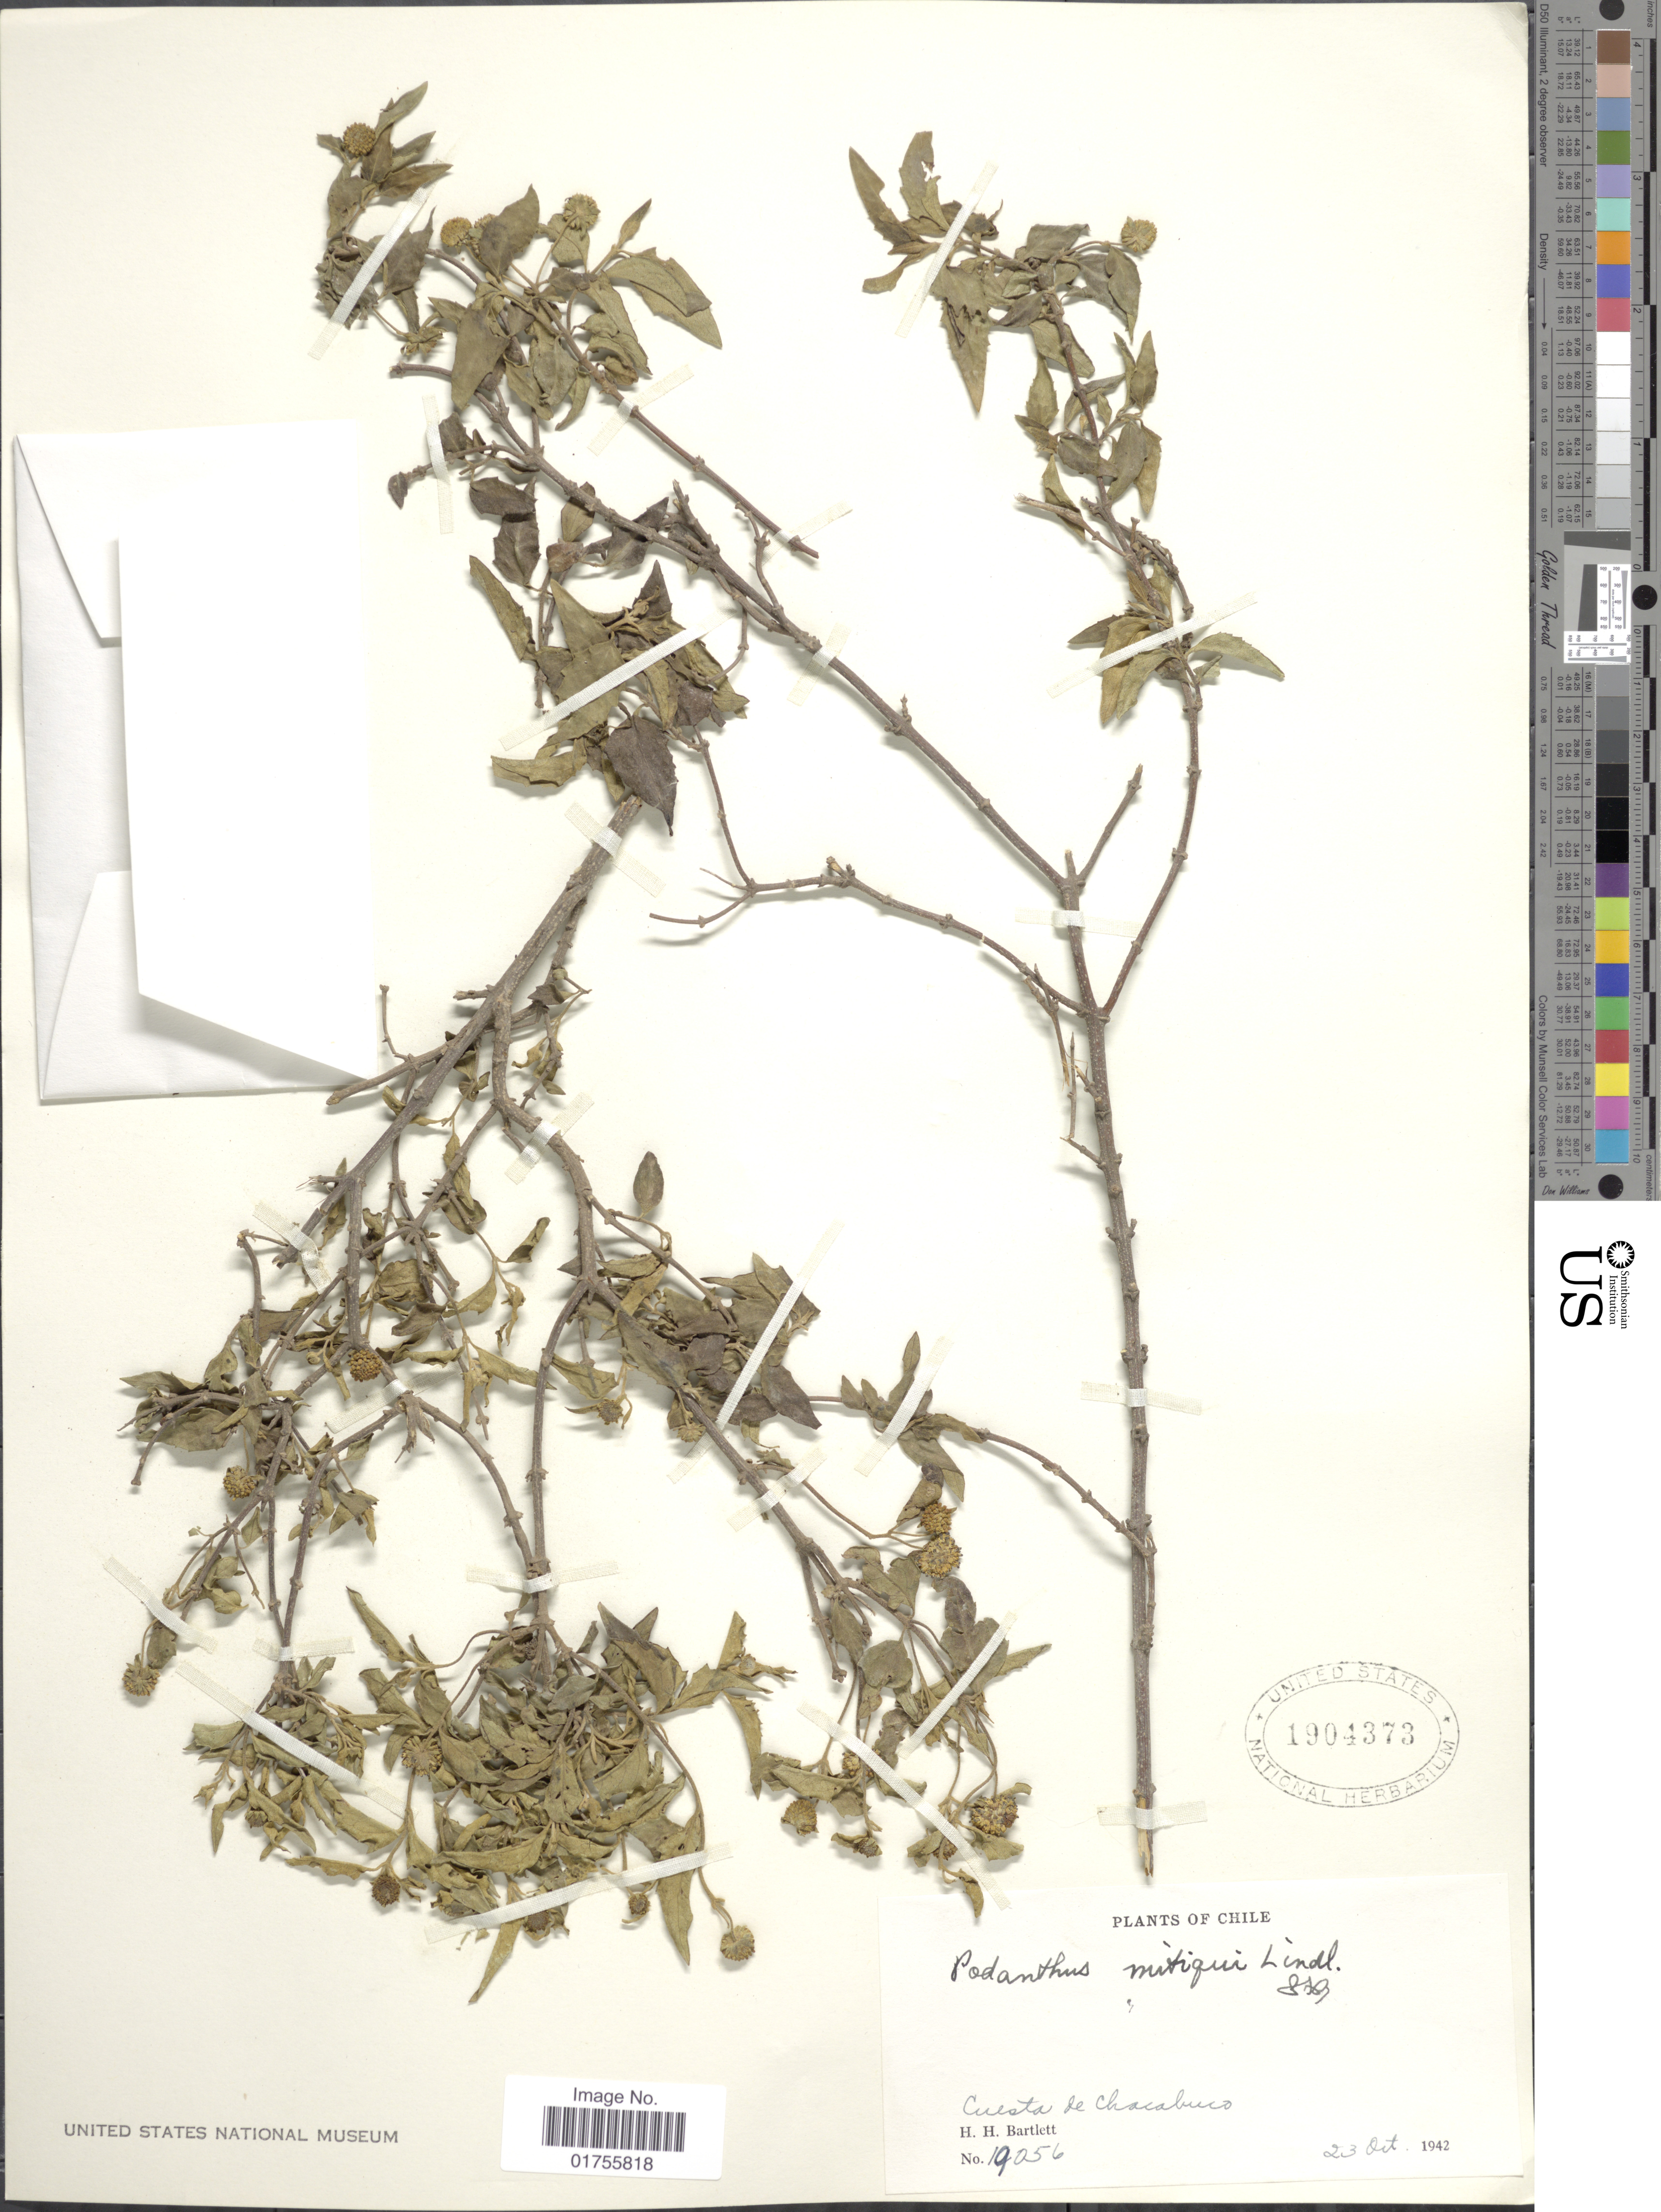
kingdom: Plantae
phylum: Tracheophyta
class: Magnoliopsida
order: Asterales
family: Asteraceae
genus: Podanthus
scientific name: Podanthus mitiqui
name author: Lindl.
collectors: H. H. Bartlett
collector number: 19056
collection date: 1942-10-23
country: Chile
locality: Cuesta de Chacabuco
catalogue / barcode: US 1904373